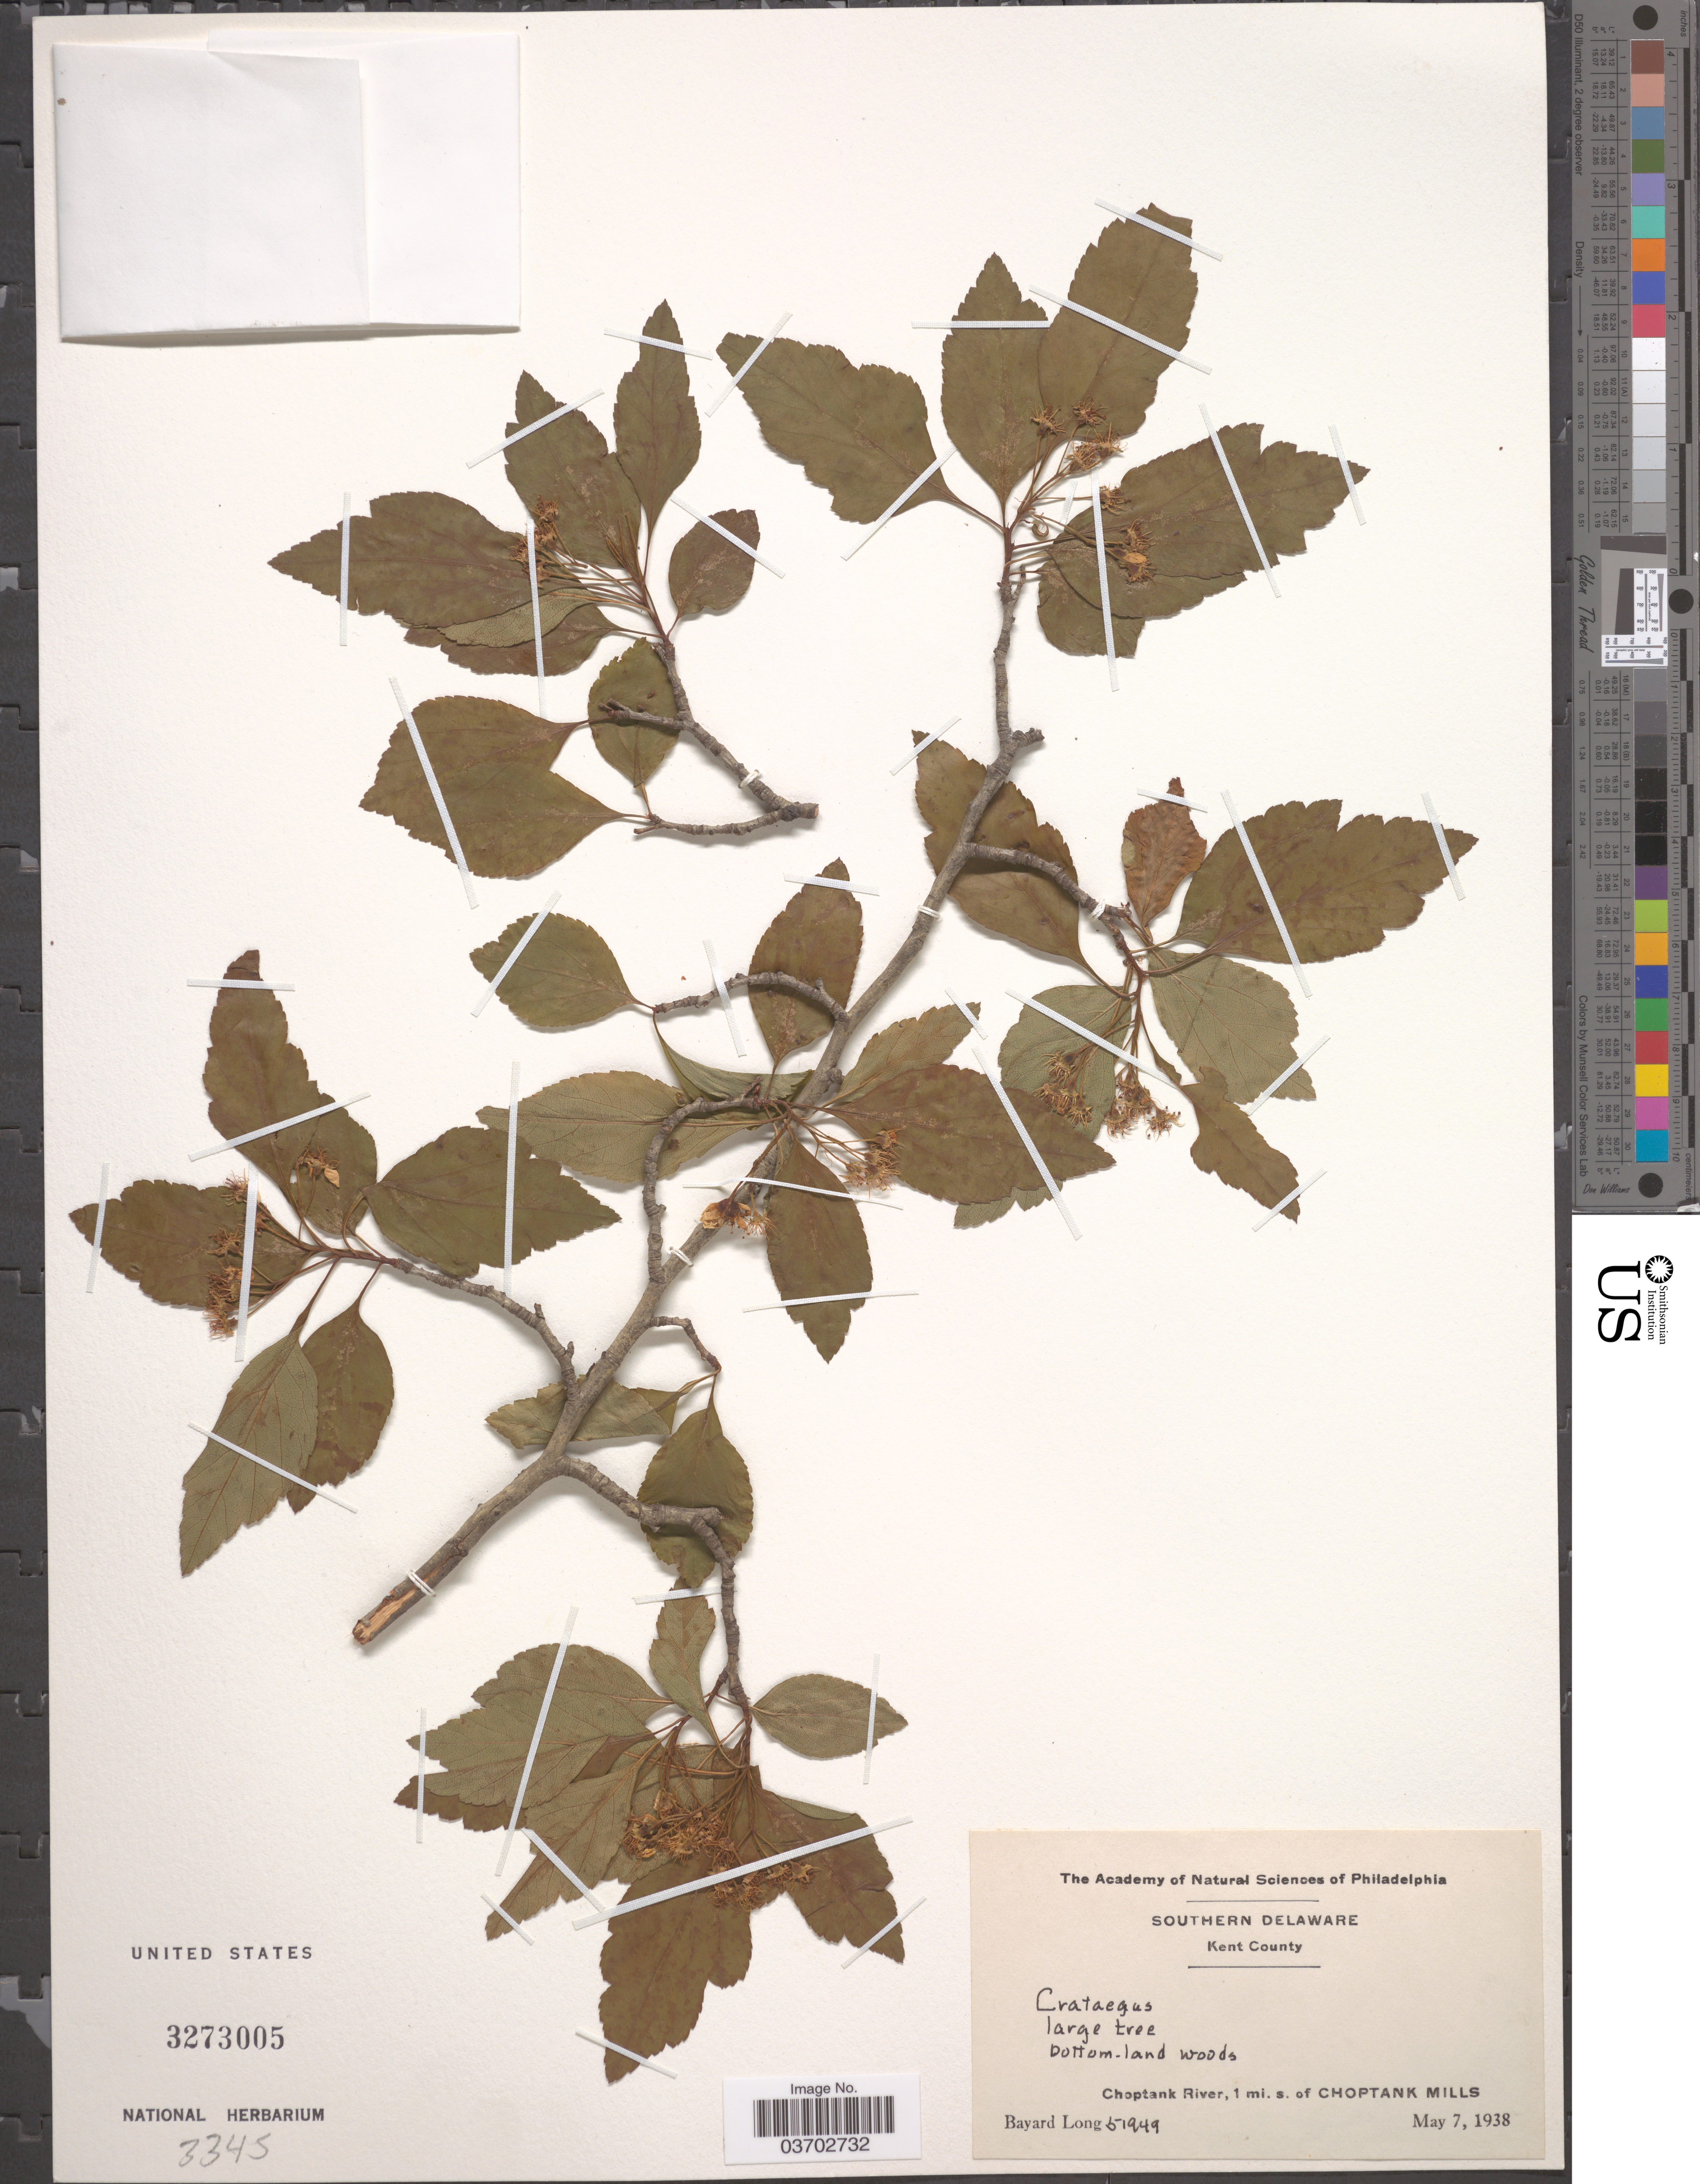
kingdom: Plantae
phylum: Tracheophyta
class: Magnoliopsida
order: Rosales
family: Rosaceae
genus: Crataegus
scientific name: Crataegus sp.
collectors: B. Long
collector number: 51949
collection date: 1938-05-07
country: United States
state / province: Delaware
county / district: Kent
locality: Southern Delaware. Kent County. Choptank River, 1 mi. s. of Choptank Mills.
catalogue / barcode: US 3273005